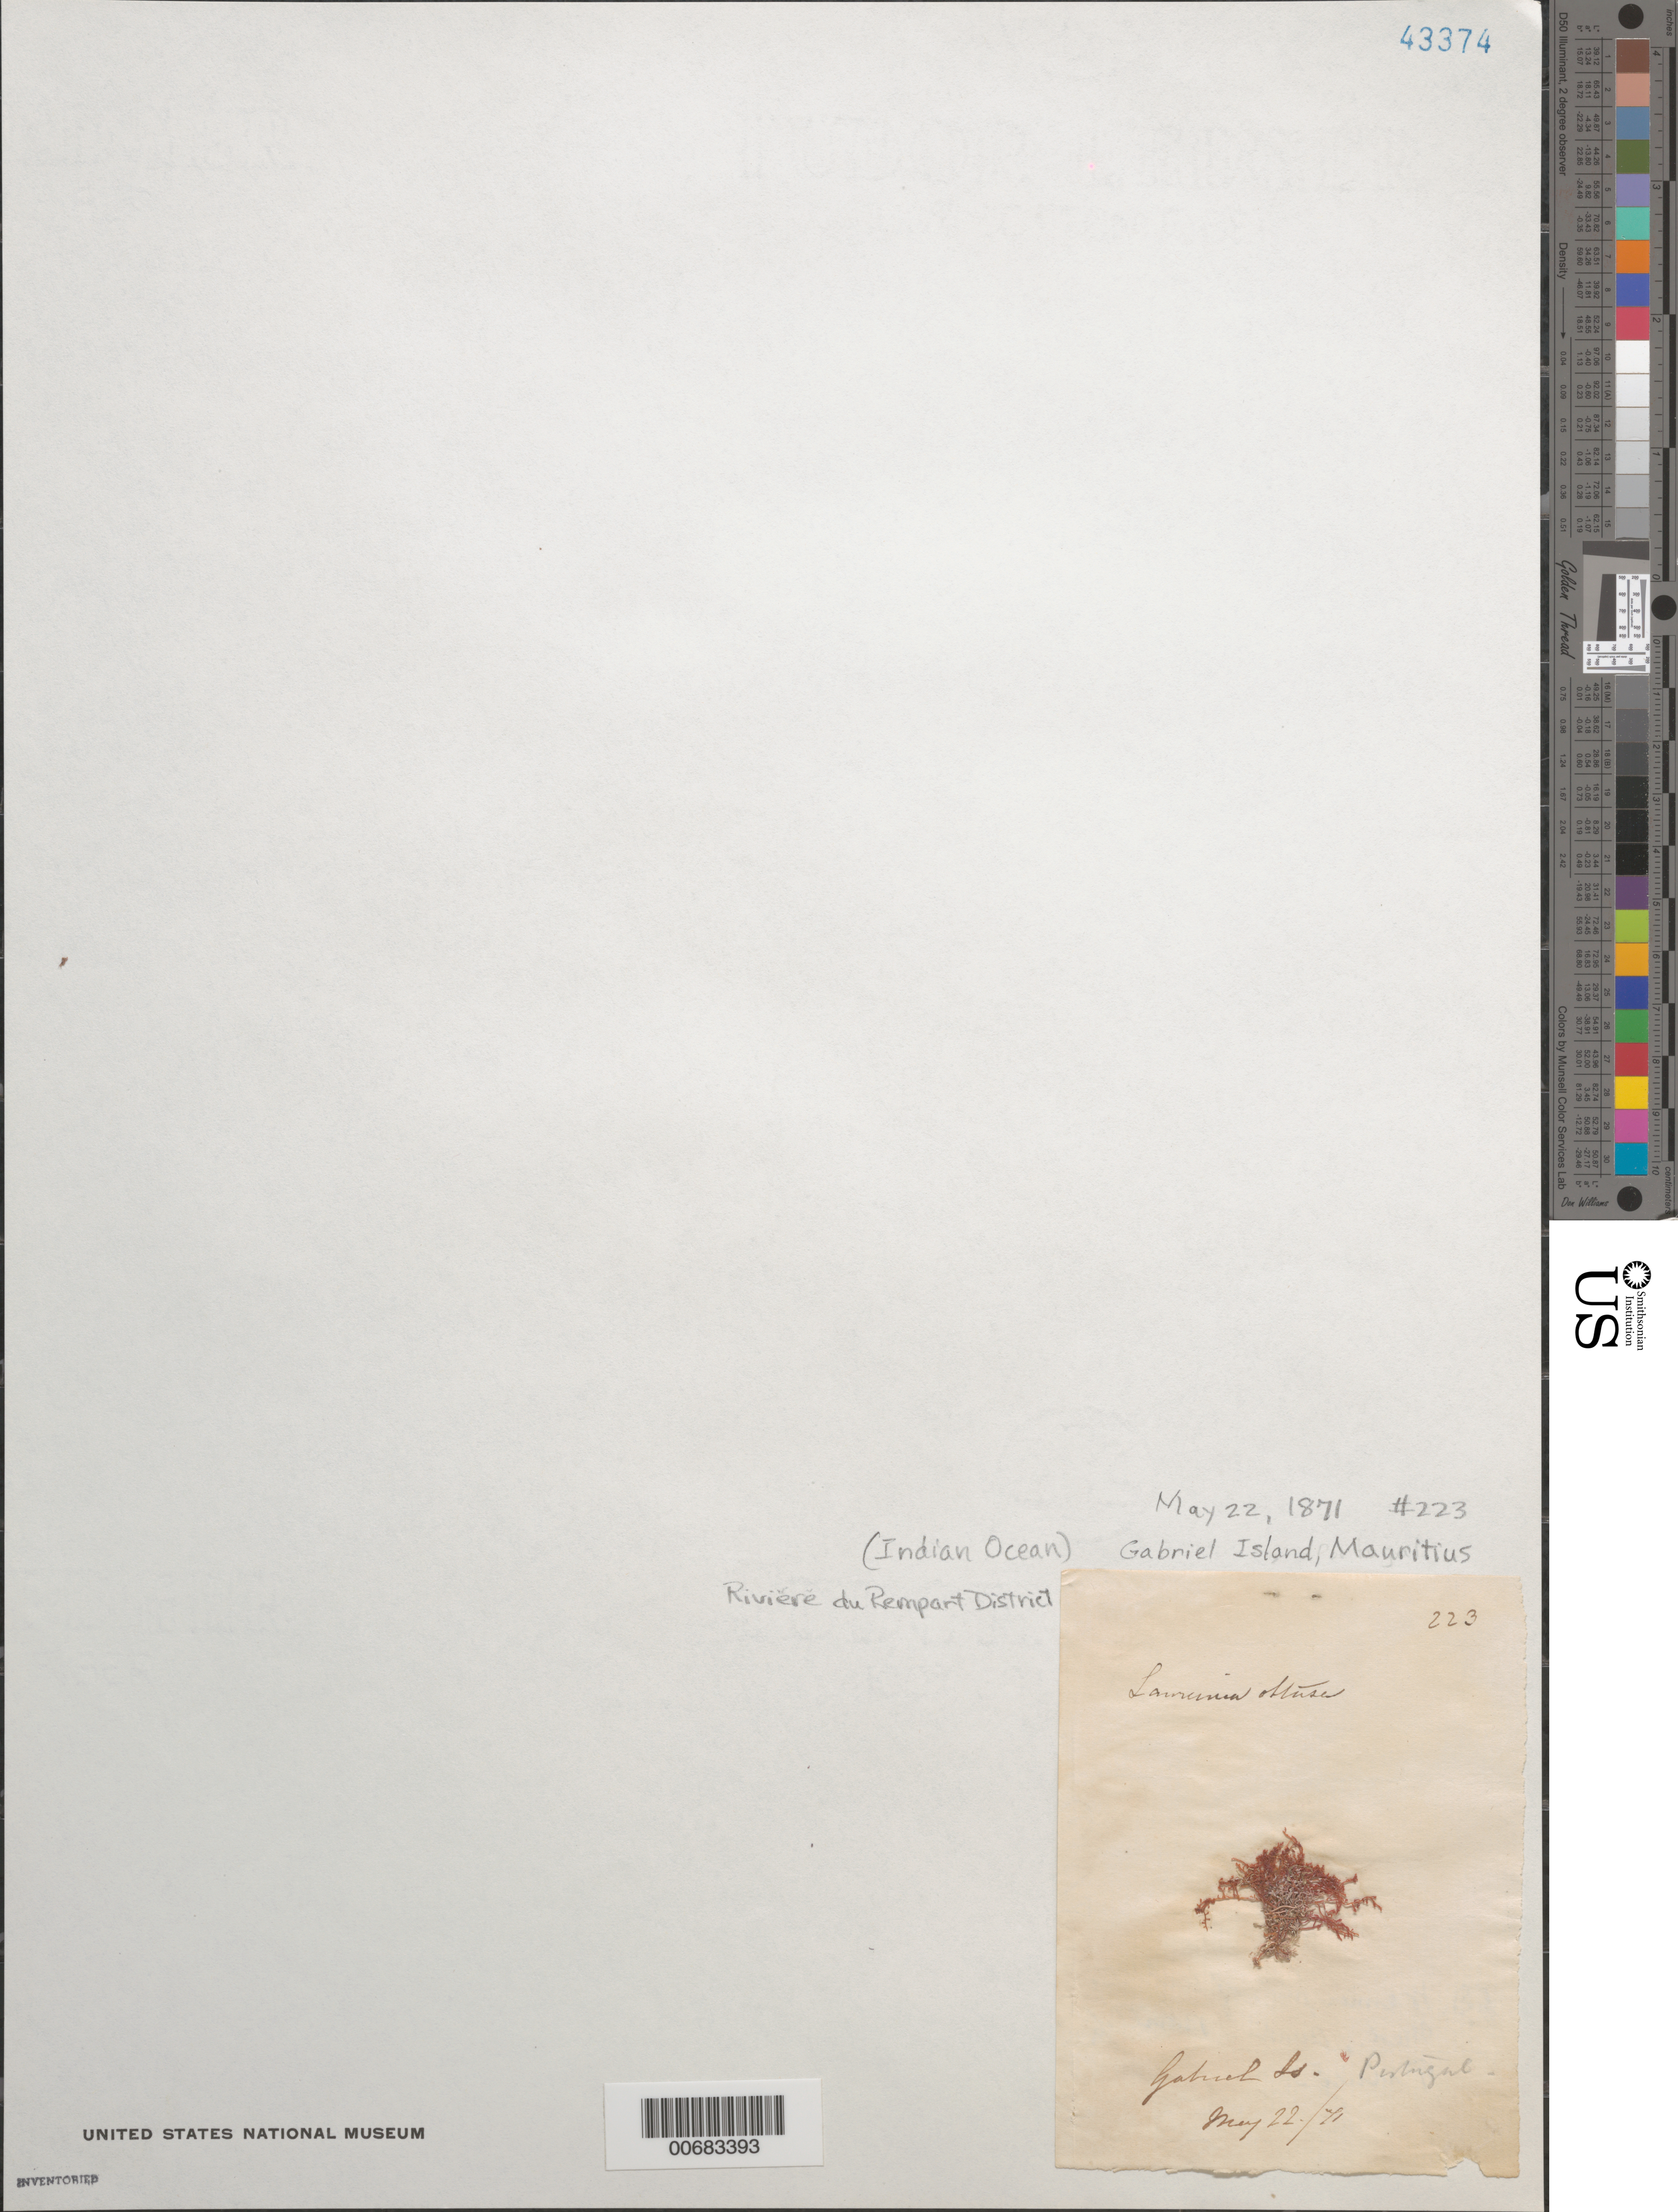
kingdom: Plantae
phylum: Rhodophyta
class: Florideophyceae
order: Ceramiales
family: Rhodomelaceae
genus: Laurencia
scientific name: Laurencia obtusa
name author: (Huds.) J.V.Lamouroux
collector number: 223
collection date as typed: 22 May 1871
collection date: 1871-05-22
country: Mauritius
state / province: Rivière du Rempart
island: Gabriel Island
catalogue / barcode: US 43374